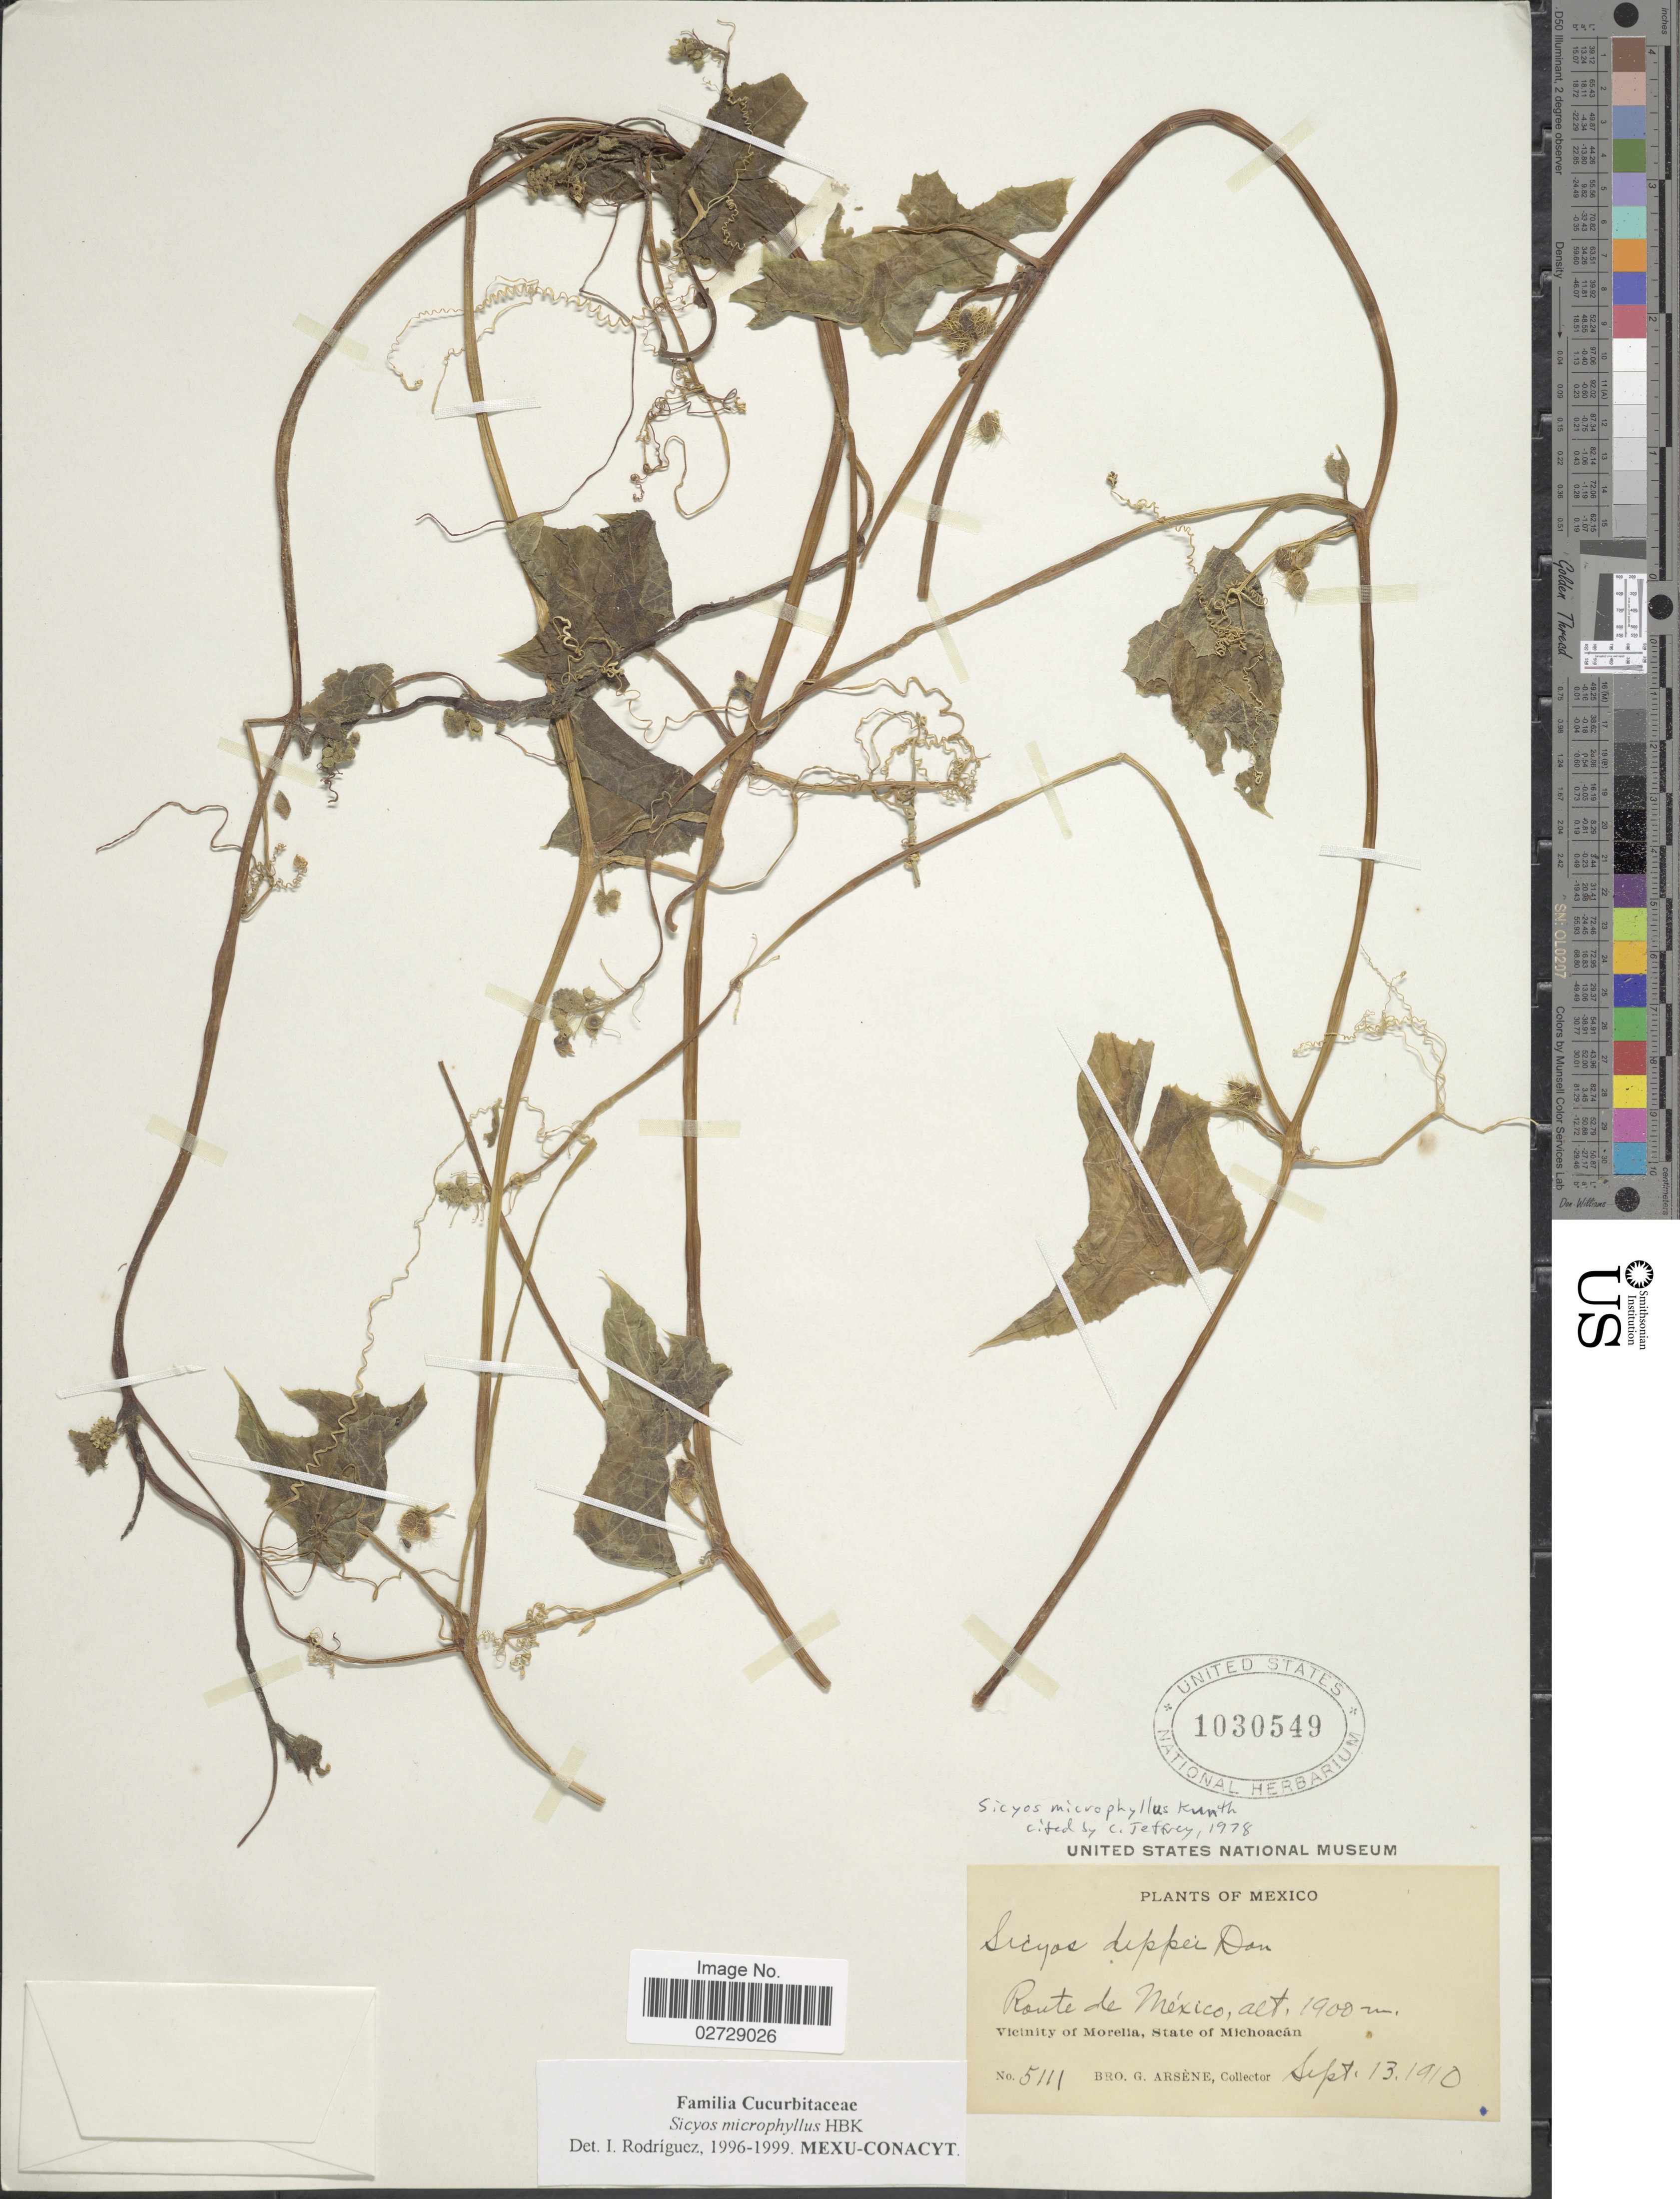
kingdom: Plantae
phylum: Tracheophyta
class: Magnoliopsida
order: Cucurbitales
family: Cucurbitaceae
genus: Sicyos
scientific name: Sicyos microphyllus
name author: Kunth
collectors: Bro. G. Arsène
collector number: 5111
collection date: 1910-09-13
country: Mexico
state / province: Michoacán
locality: Route de México, Vicinity of Morelia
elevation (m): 1900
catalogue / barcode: US 1030549